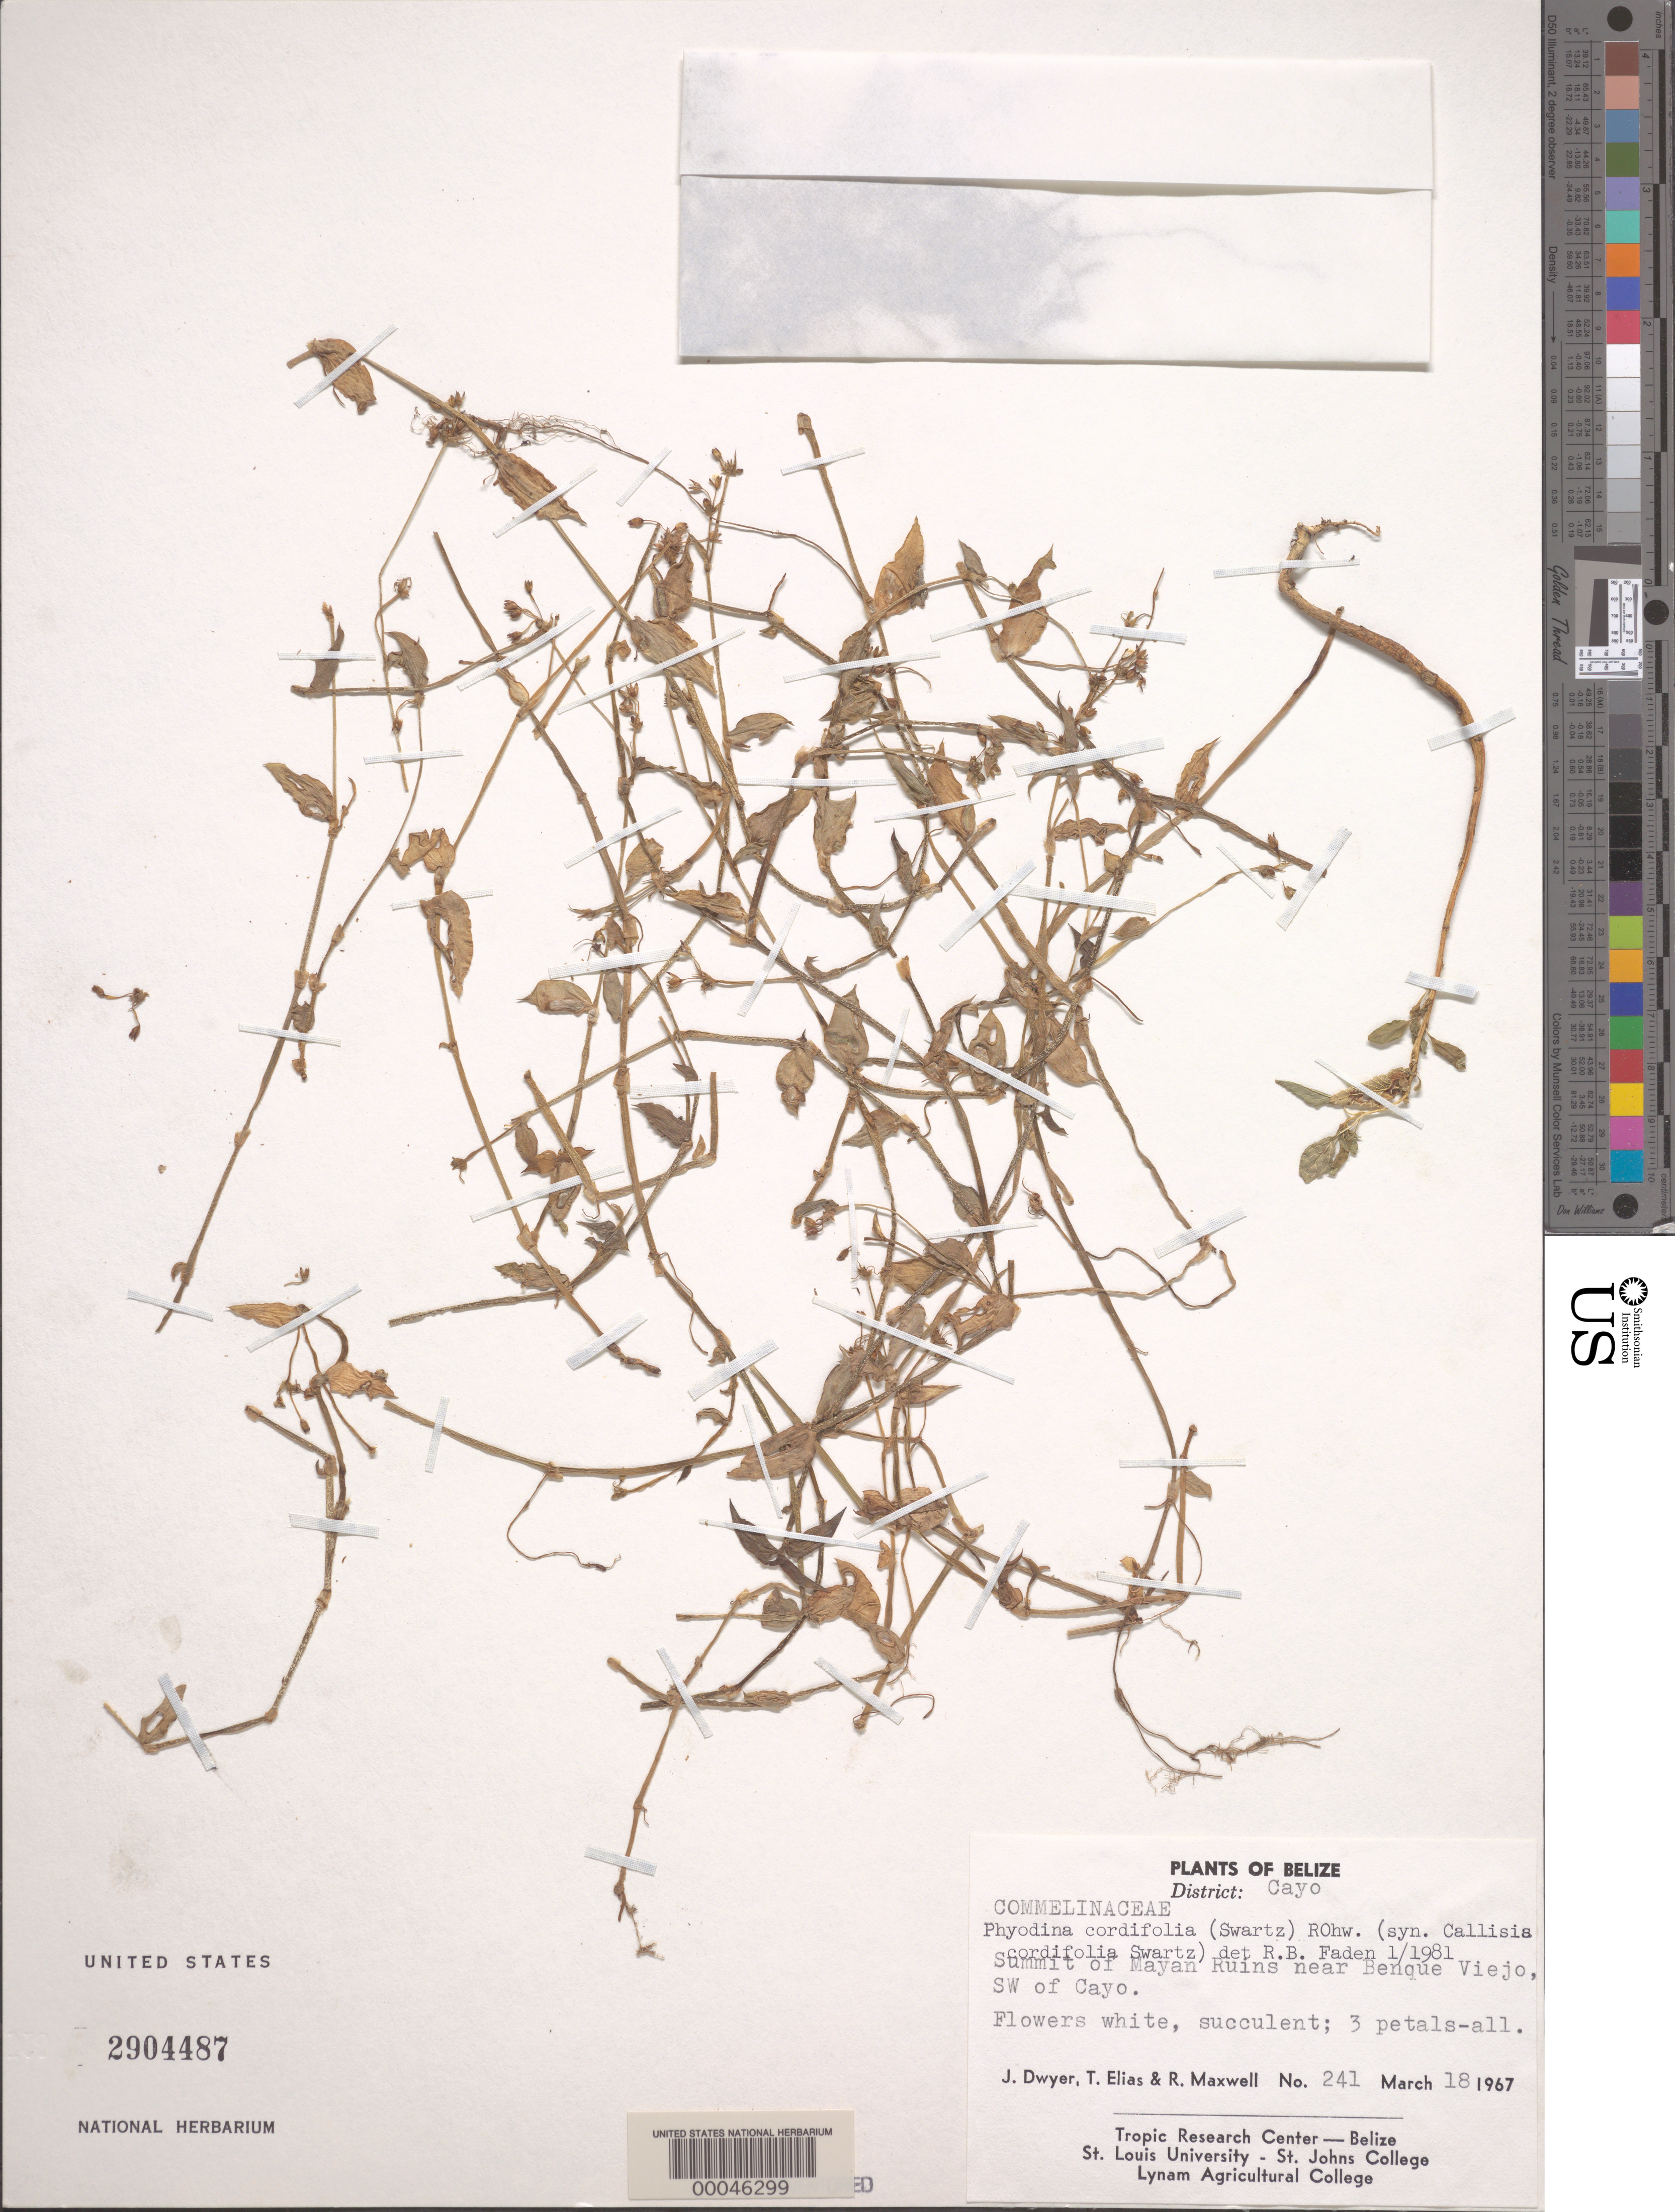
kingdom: Plantae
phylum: Tracheophyta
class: Liliopsida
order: Commelinales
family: Commelinaceae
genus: Callisia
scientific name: Callisia cordifolia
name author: (Sw.) E.S. Anderson & Woodson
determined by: Faden, Robert B., (US), Smithsonian Institution - National Museum of Natural History (UNITED STATES)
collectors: J. D. Dwyer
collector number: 241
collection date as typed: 18 Mar 1967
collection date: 1967-03-18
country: Belize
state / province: Cayo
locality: Near Benque Viejo, SW of Cayo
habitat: Summit of mayan ruins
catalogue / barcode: US 2904487